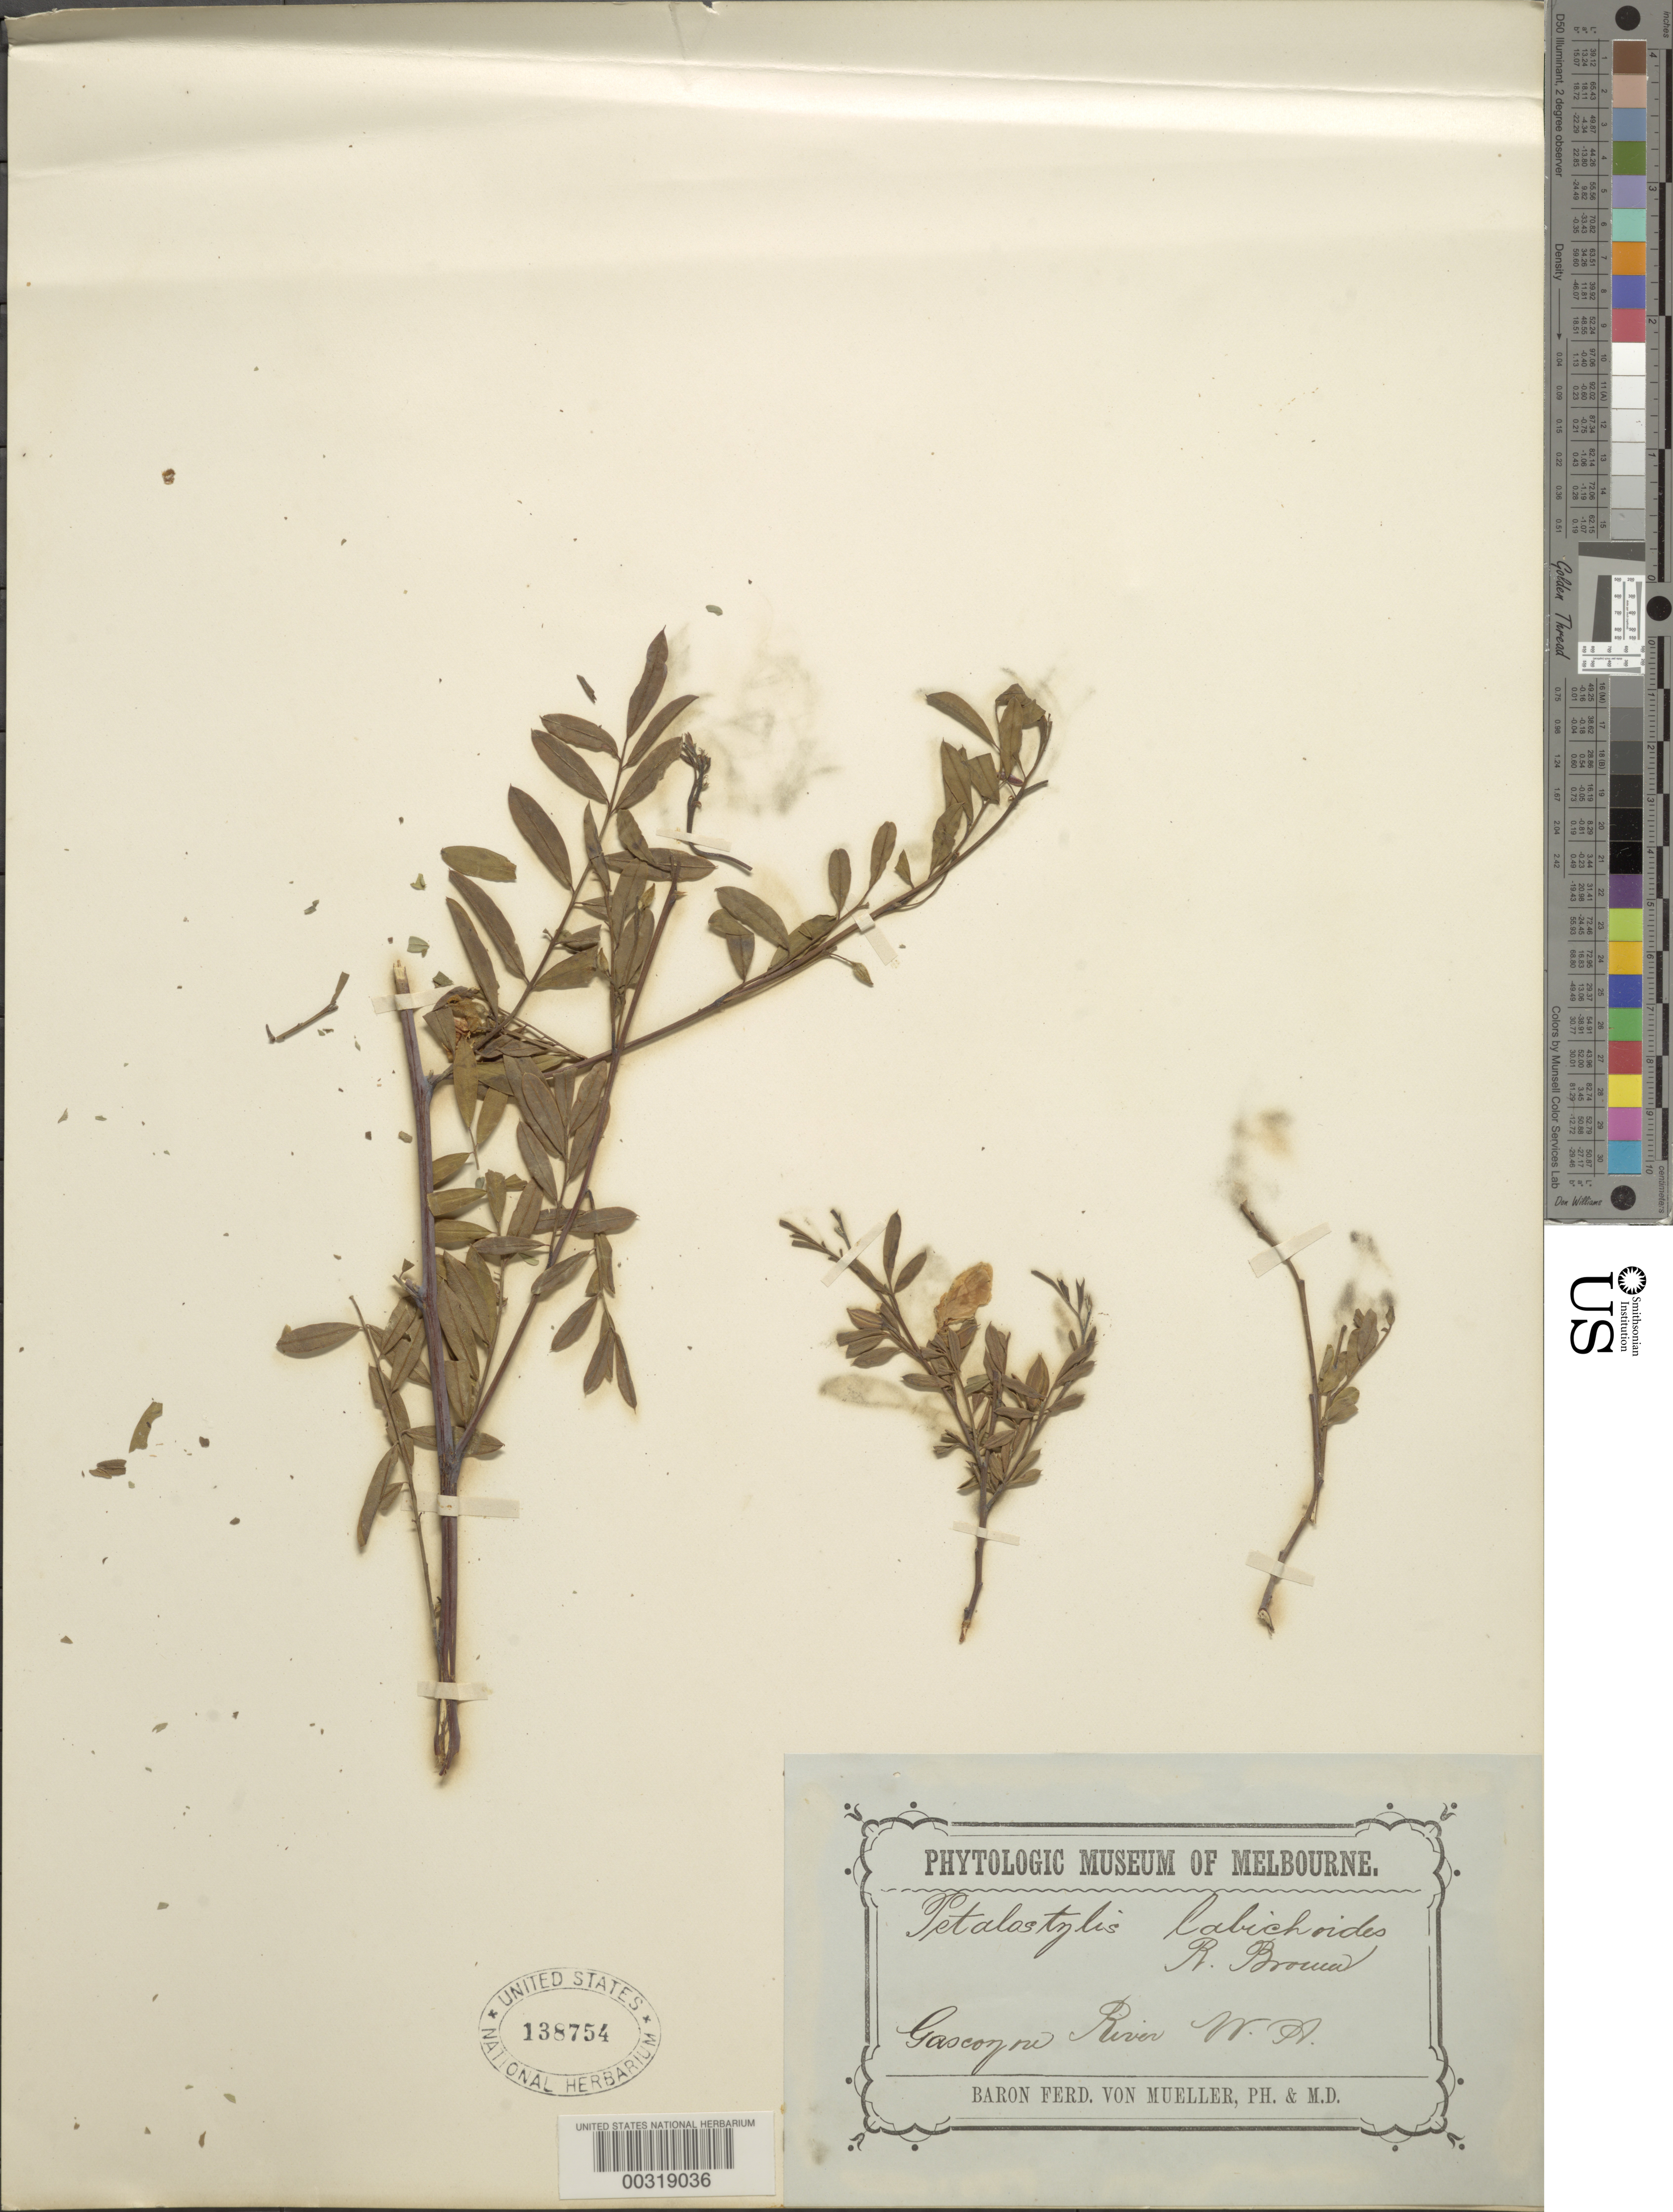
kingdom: Plantae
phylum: Tracheophyta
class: Magnoliopsida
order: Fabales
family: Fabaceae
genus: Petalostylis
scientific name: Petalostylis labicheoides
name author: R. Br.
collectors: F. Mueller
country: Australia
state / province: Western Australia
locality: Gascoyou river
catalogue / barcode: US 138754